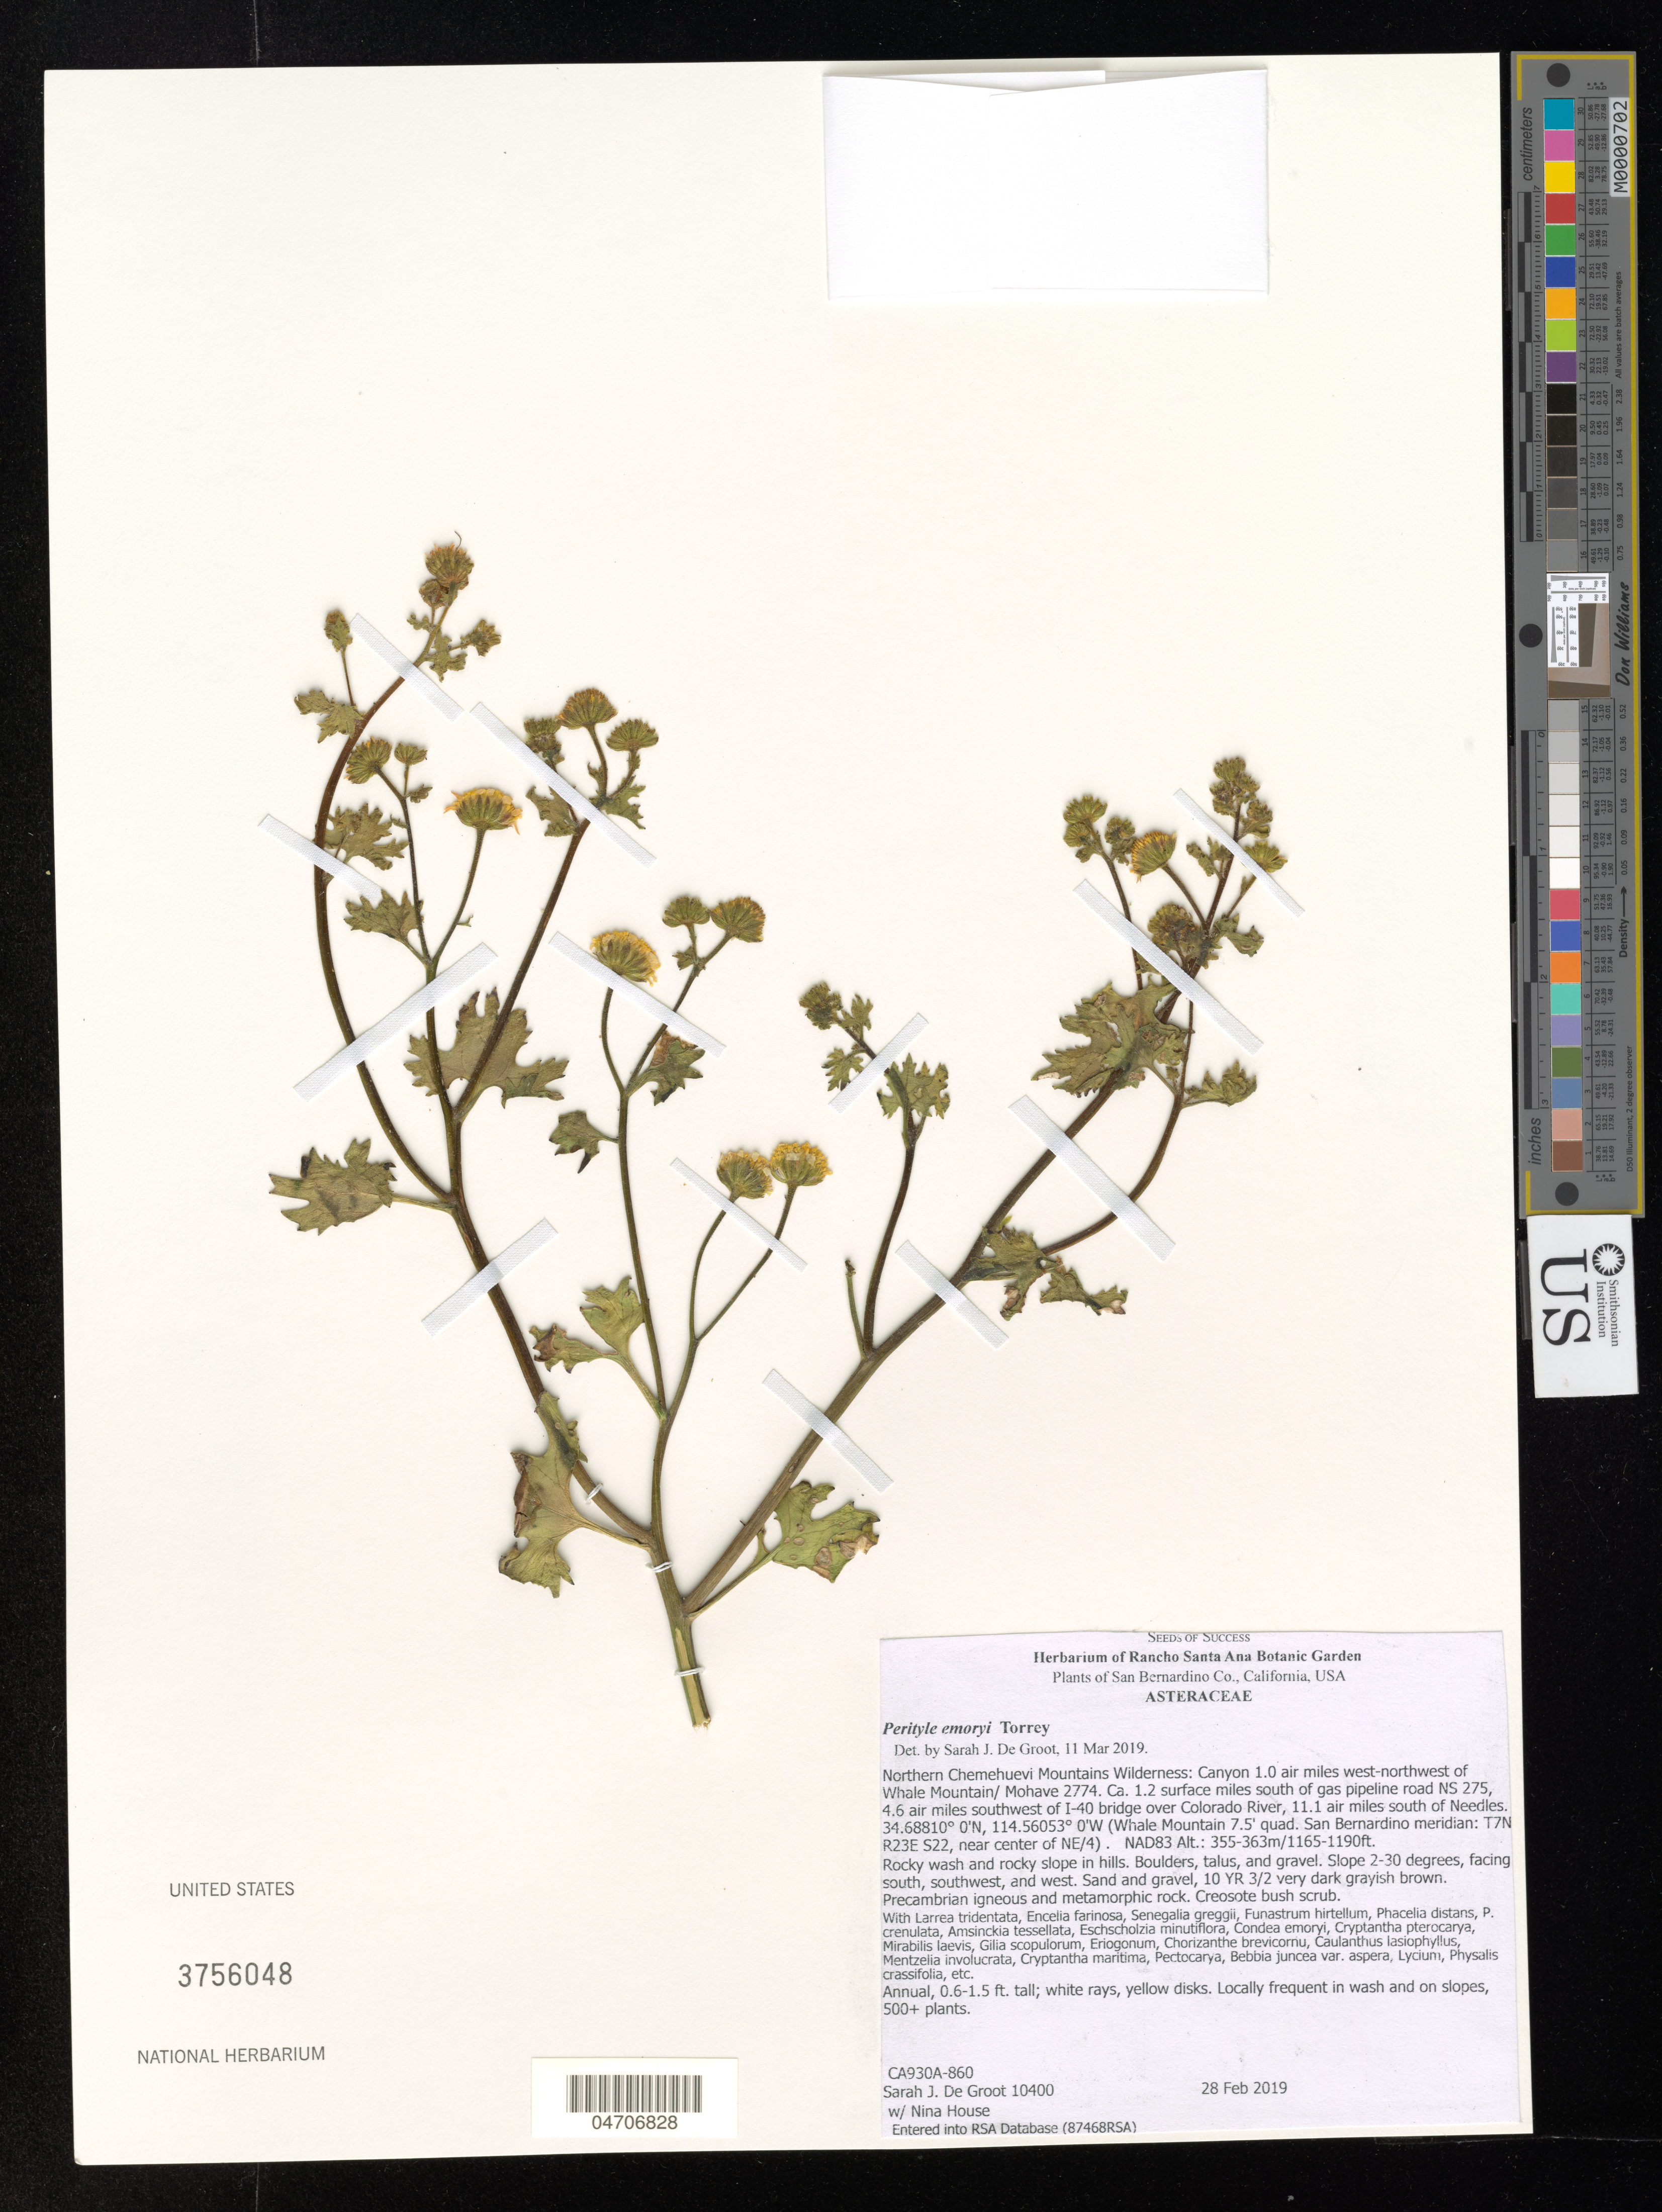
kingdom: Plantae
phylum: Tracheophyta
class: Magnoliopsida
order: Asterales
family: Asteraceae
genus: Perityle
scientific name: Perityle emoryi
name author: Torr. in Emory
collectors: S. De Groot & N. House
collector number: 10400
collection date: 2019-02-28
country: United States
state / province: California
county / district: San Bernardino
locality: San Bernardino Co. Northern Chemehuevi Mountains Wilderness: Canyon 1.0 air miles west-northwest of Whale Mountain/ Mohave 2774. Ca. 1.2 surface miles of gas pipeline road NS 275, 4.6 air miles southwest of I-40 bridge over Colorado River, 11.1 air miles south of Needles. (Whale Mountain 7.5' quad. San Bernardino meridian: T7N R23E S22, near center of NE/4).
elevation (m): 355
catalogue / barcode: US 3756048